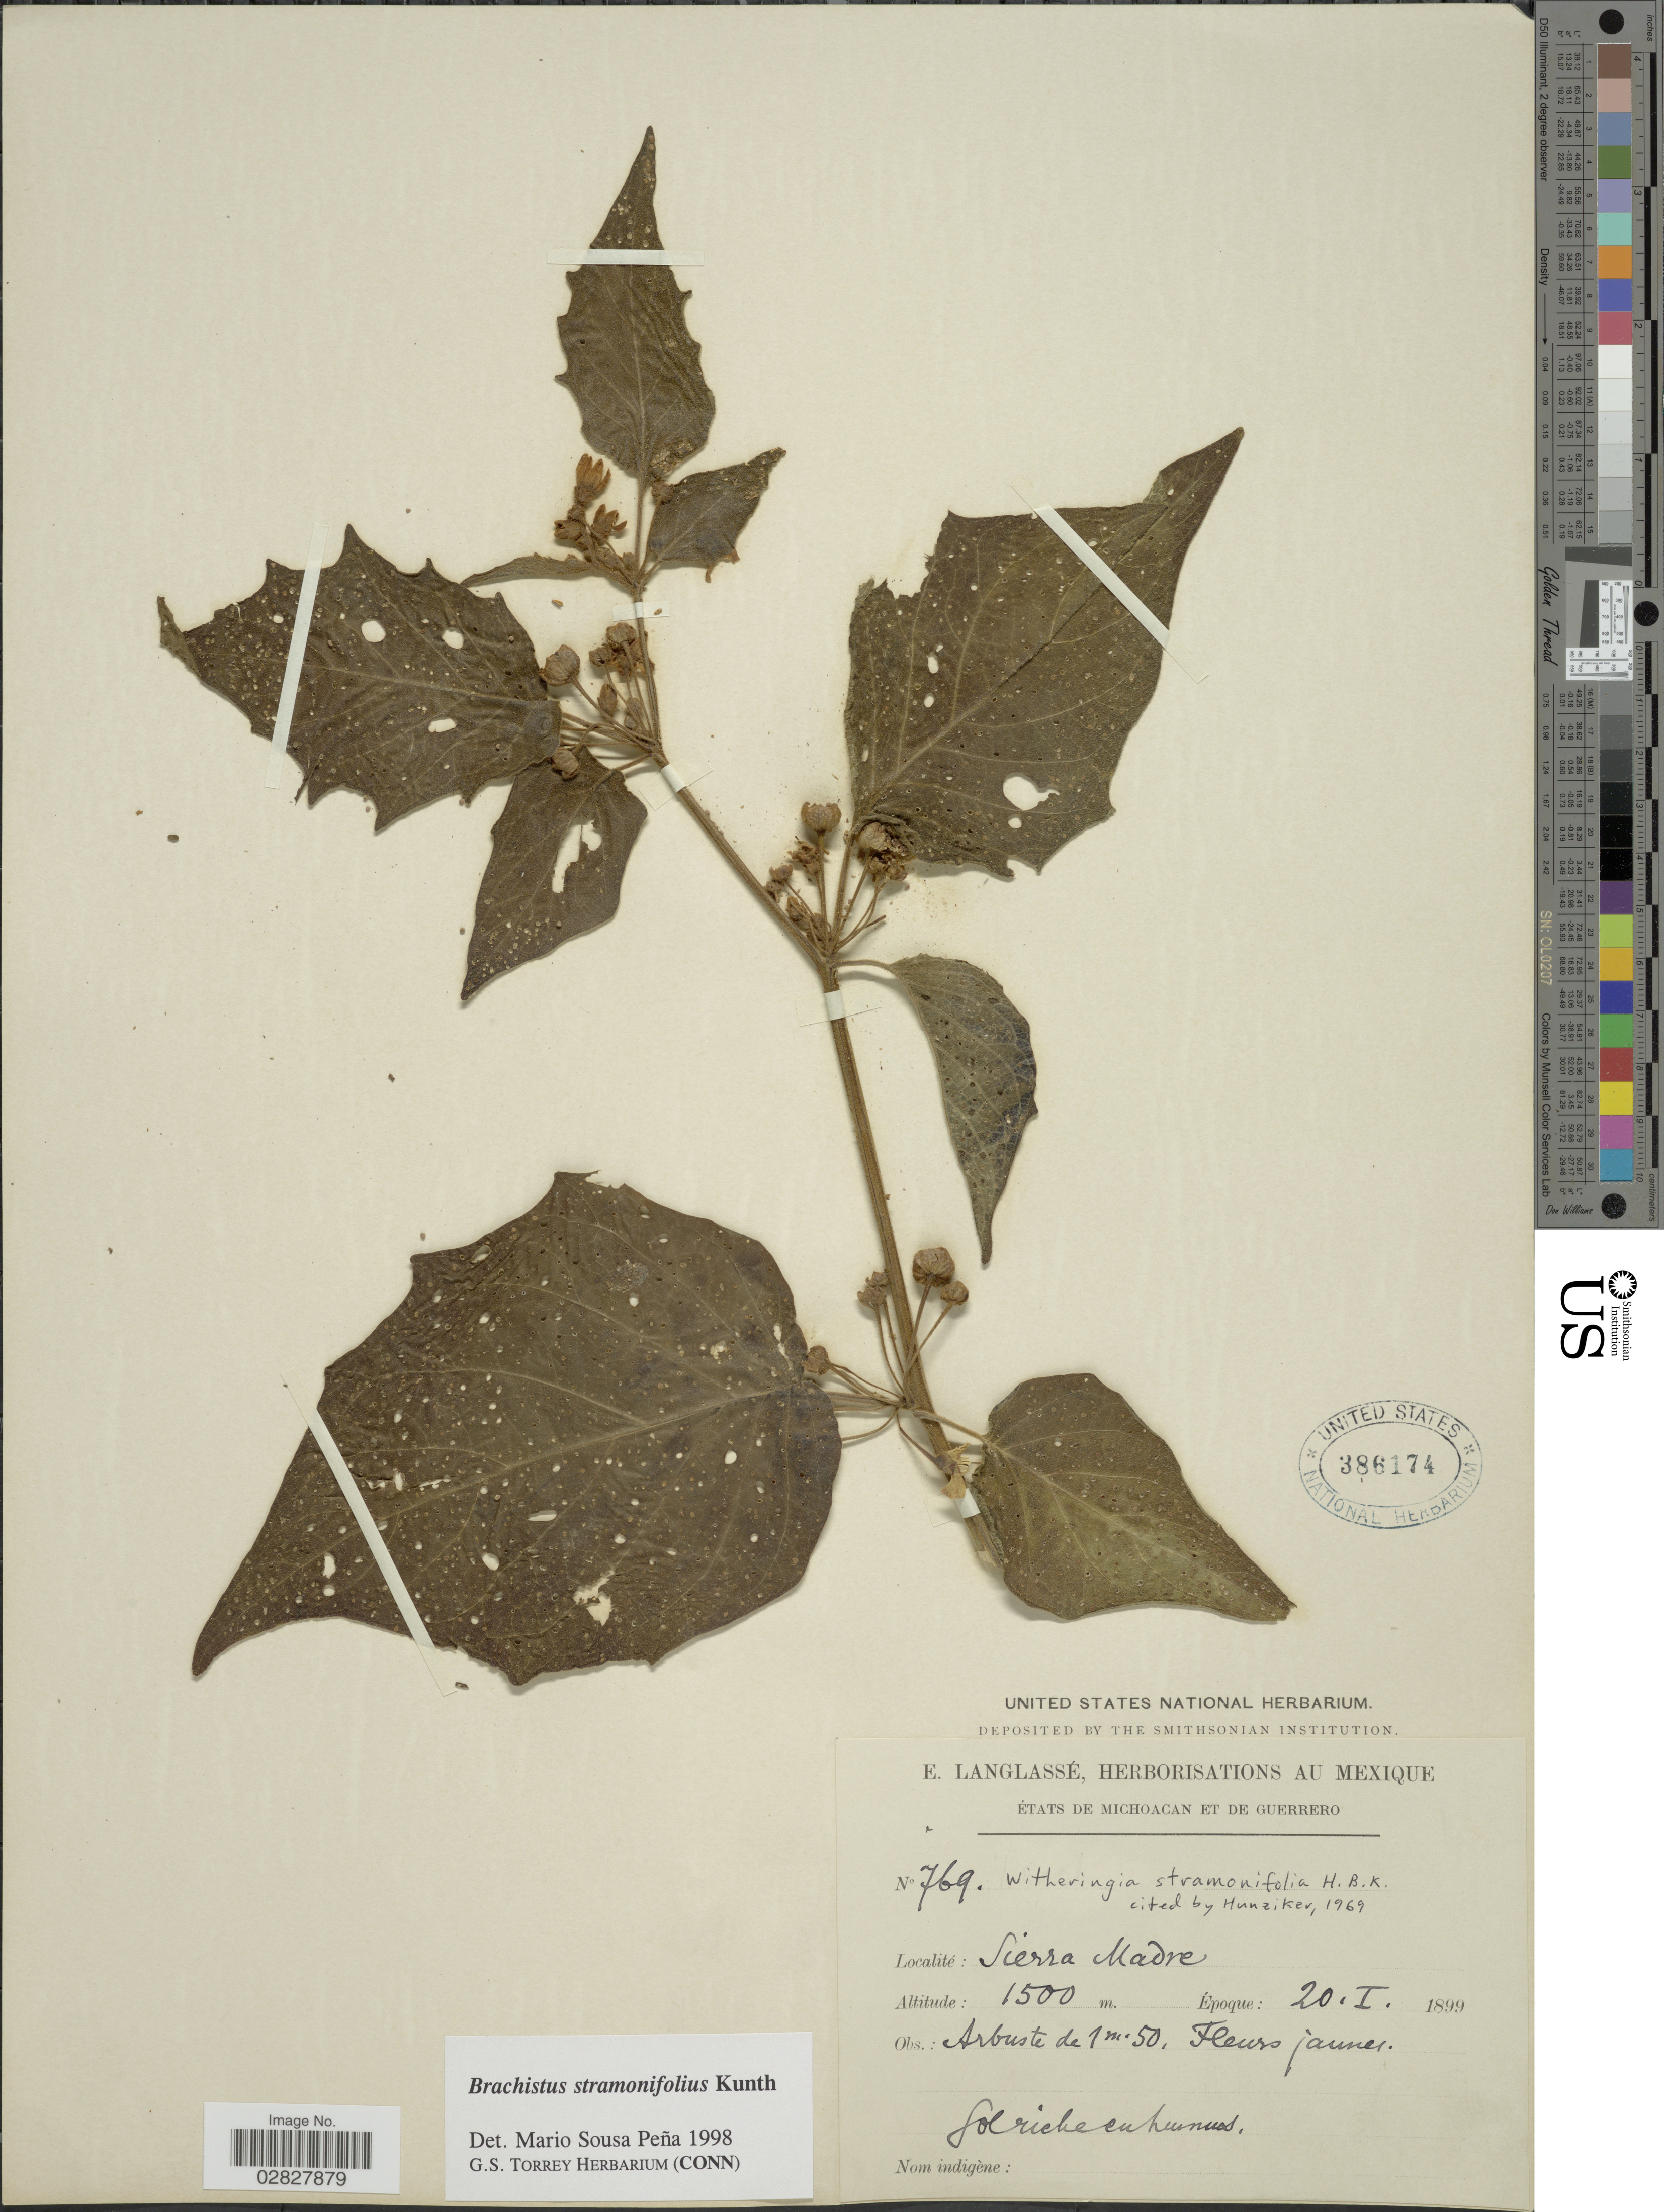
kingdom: Plantae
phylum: Tracheophyta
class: Magnoliopsida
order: Solanales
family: Solanaceae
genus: Brachistus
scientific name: Brachistus stramonifolius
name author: (Kunth) Miers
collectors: E. Langlassé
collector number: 769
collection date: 1899-01-20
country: Mexico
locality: États de Michoacan et de Guerrero, Sierra Madre.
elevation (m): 1500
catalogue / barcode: US 386174